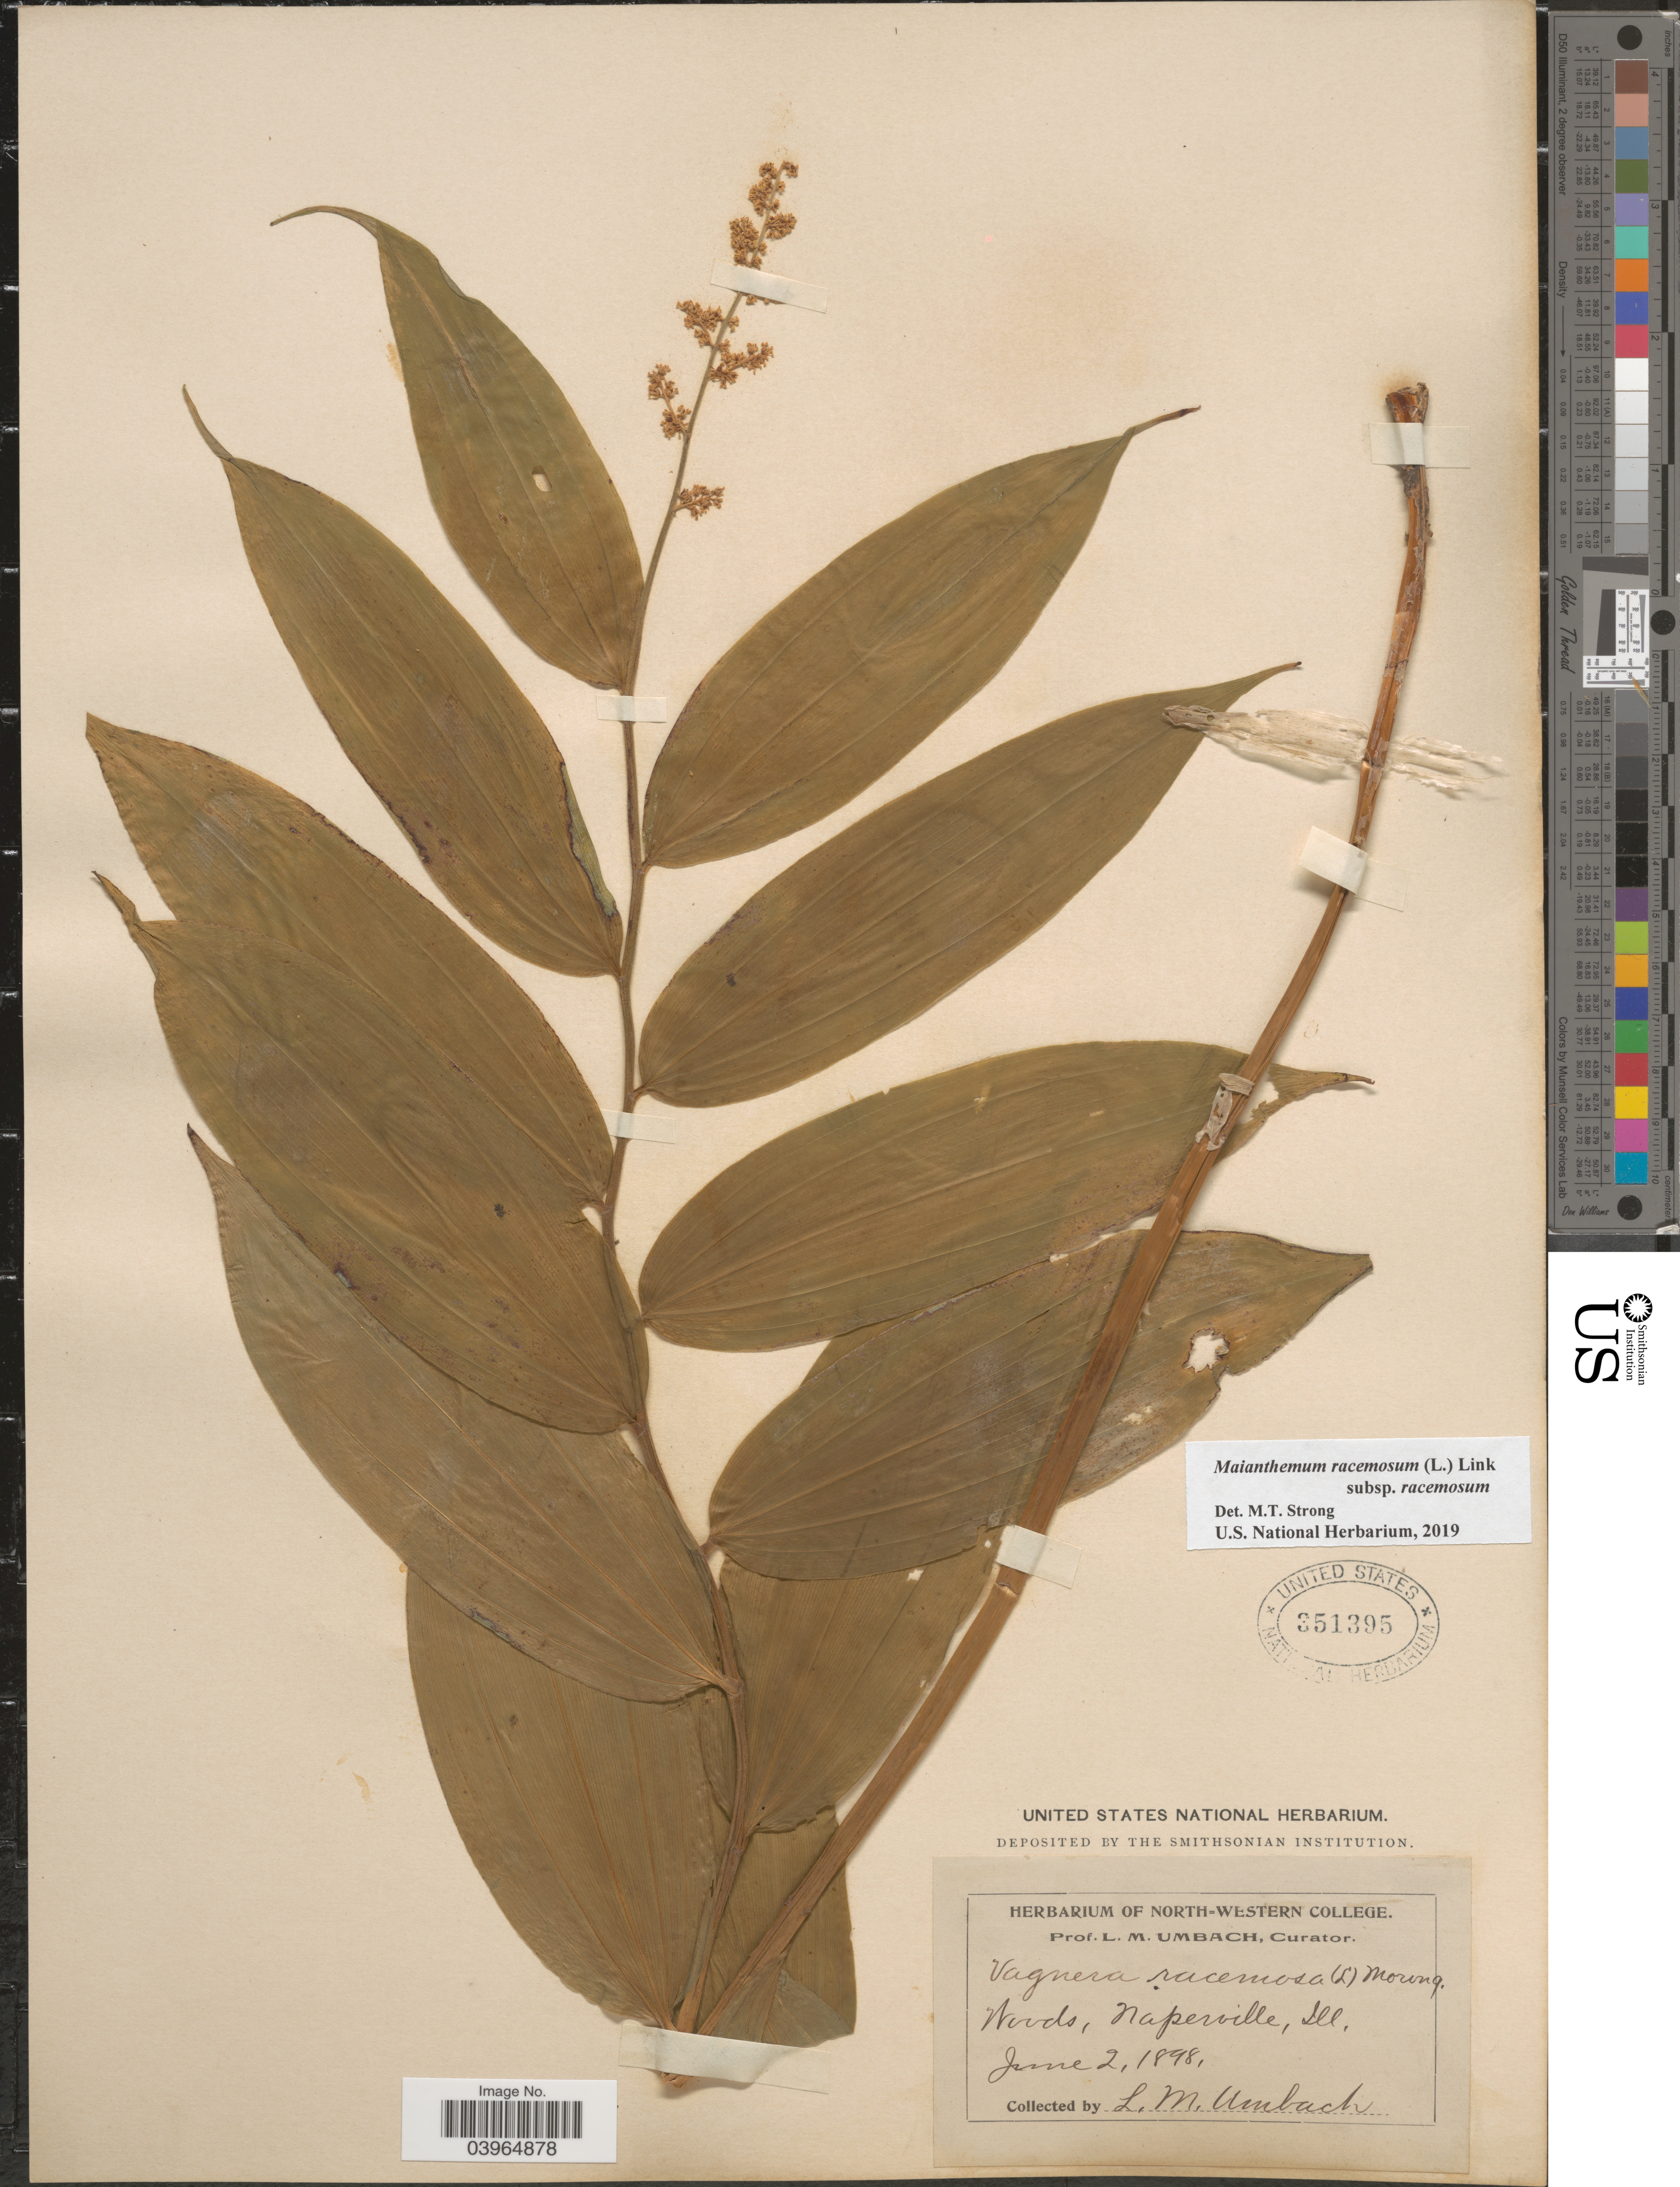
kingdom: Plantae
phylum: Tracheophyta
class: Liliopsida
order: Asparagales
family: Asparagaceae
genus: Maianthemum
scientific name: Maianthemum racemosum subsp. racemosum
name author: (L.) Link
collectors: L. M. Umbach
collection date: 1898-06-02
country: United States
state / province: Illinois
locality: Naperville.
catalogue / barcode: US 351395